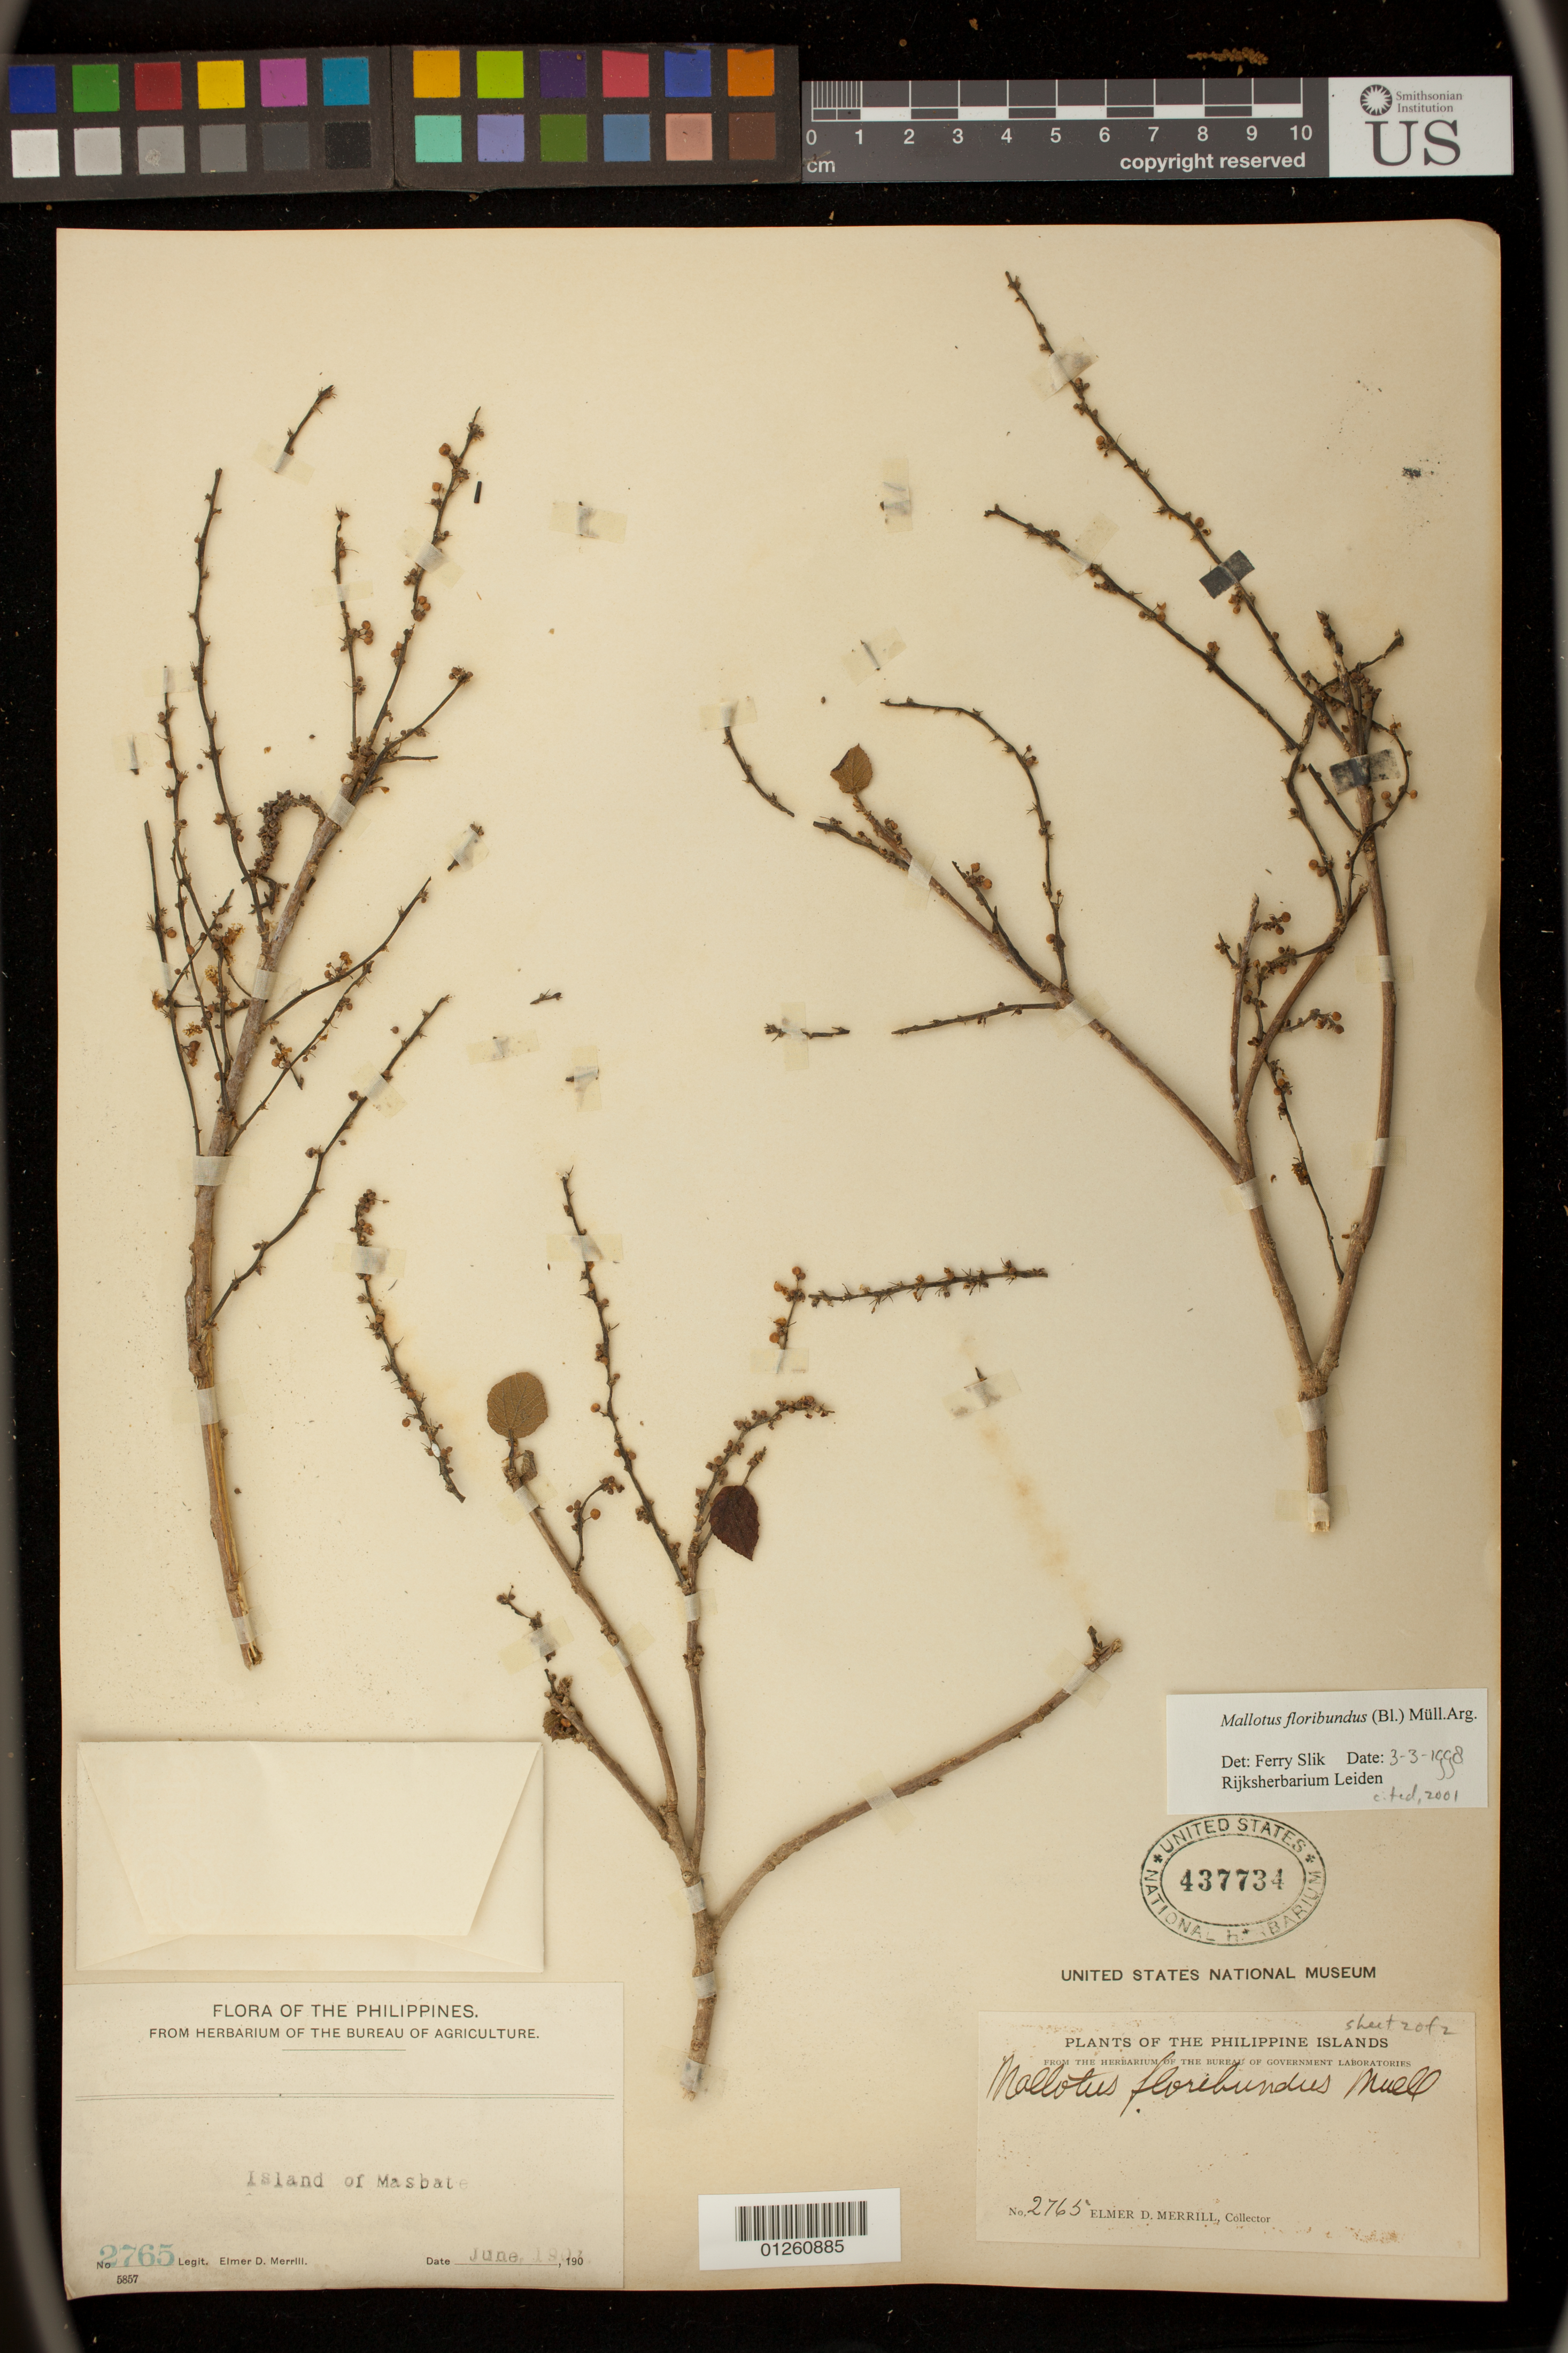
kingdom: Plantae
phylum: Tracheophyta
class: Magnoliopsida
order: Malpighiales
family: Euphorbiaceae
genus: Mallotus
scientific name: Mallotus floribundus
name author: (Blume) Müll. Arg.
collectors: E. D. Merrill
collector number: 2765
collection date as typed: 1903-06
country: Philippines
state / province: Bicol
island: Masbate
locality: Island of Masbate.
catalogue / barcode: US 437734